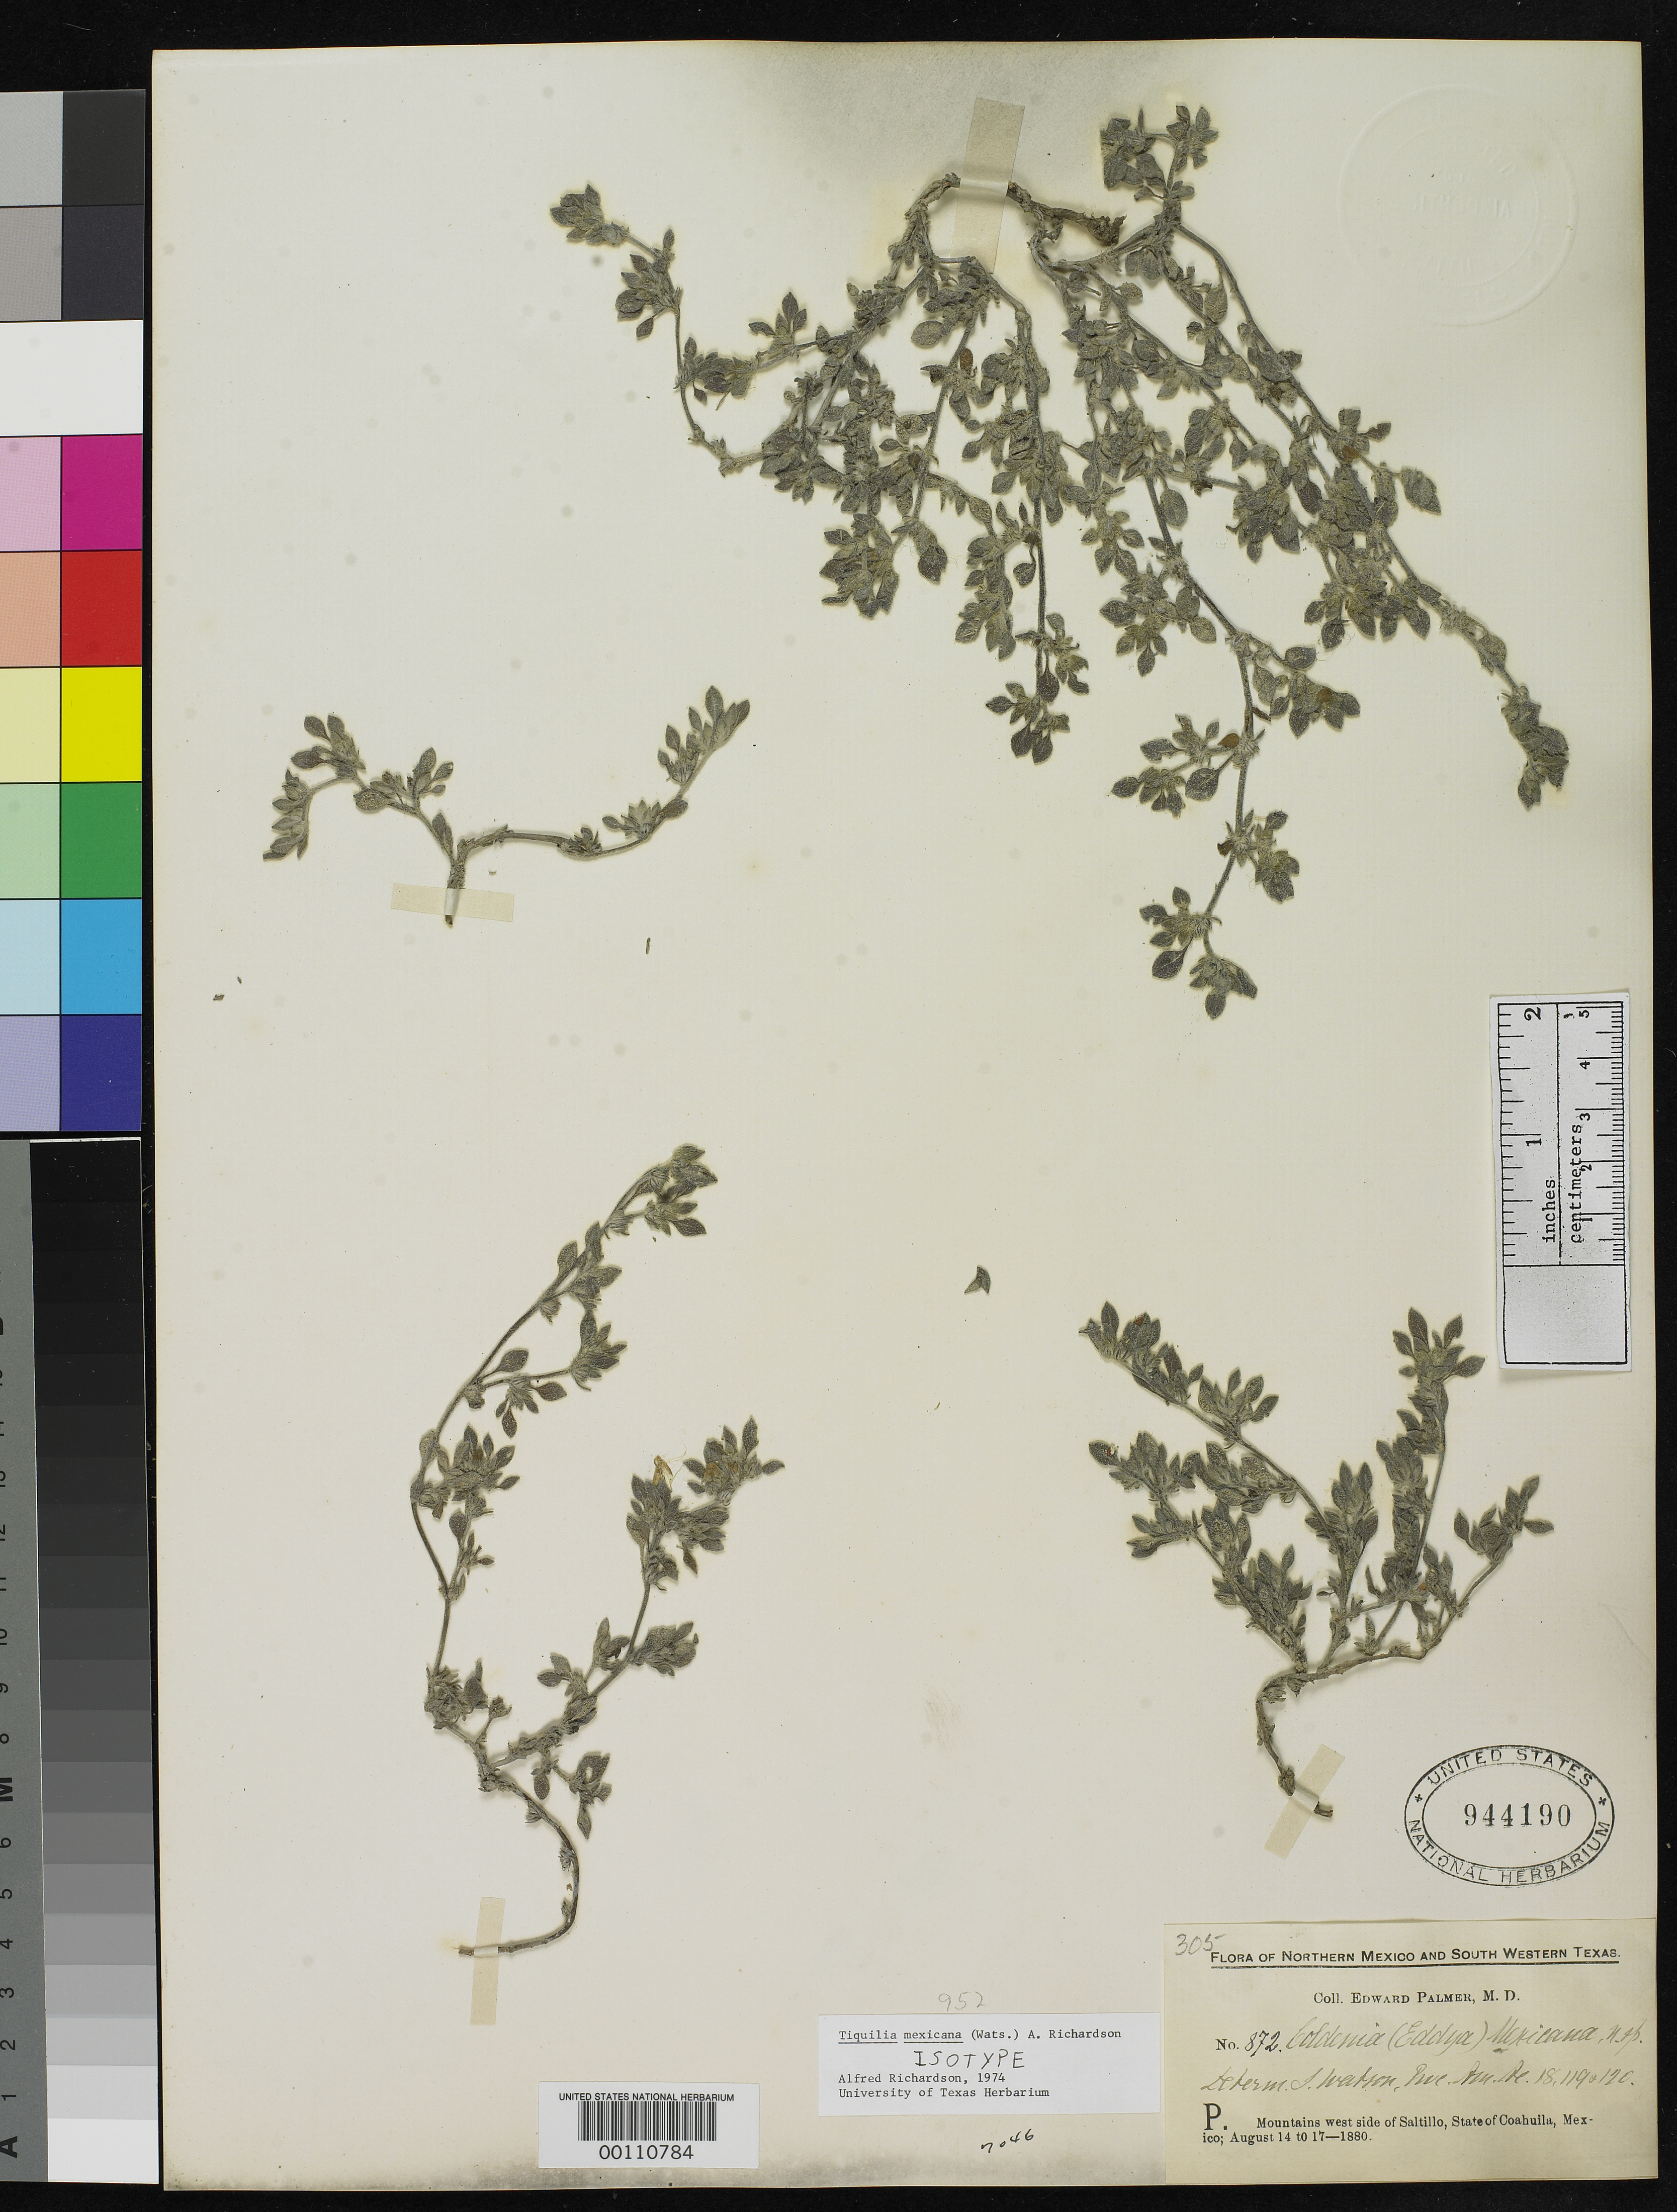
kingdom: Plantae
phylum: Tracheophyta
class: Magnoliopsida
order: Boraginales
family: Coldeniaceae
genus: Coldenia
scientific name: Coldenia mexicana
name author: S. Watson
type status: Isotype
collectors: E. Palmer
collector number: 872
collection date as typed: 14 Aug 1880 to 17 Aug 1880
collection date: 1880-08-14/1880-08-17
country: Mexico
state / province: Coahuila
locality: Mountains W side of Satillo.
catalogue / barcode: US 944190